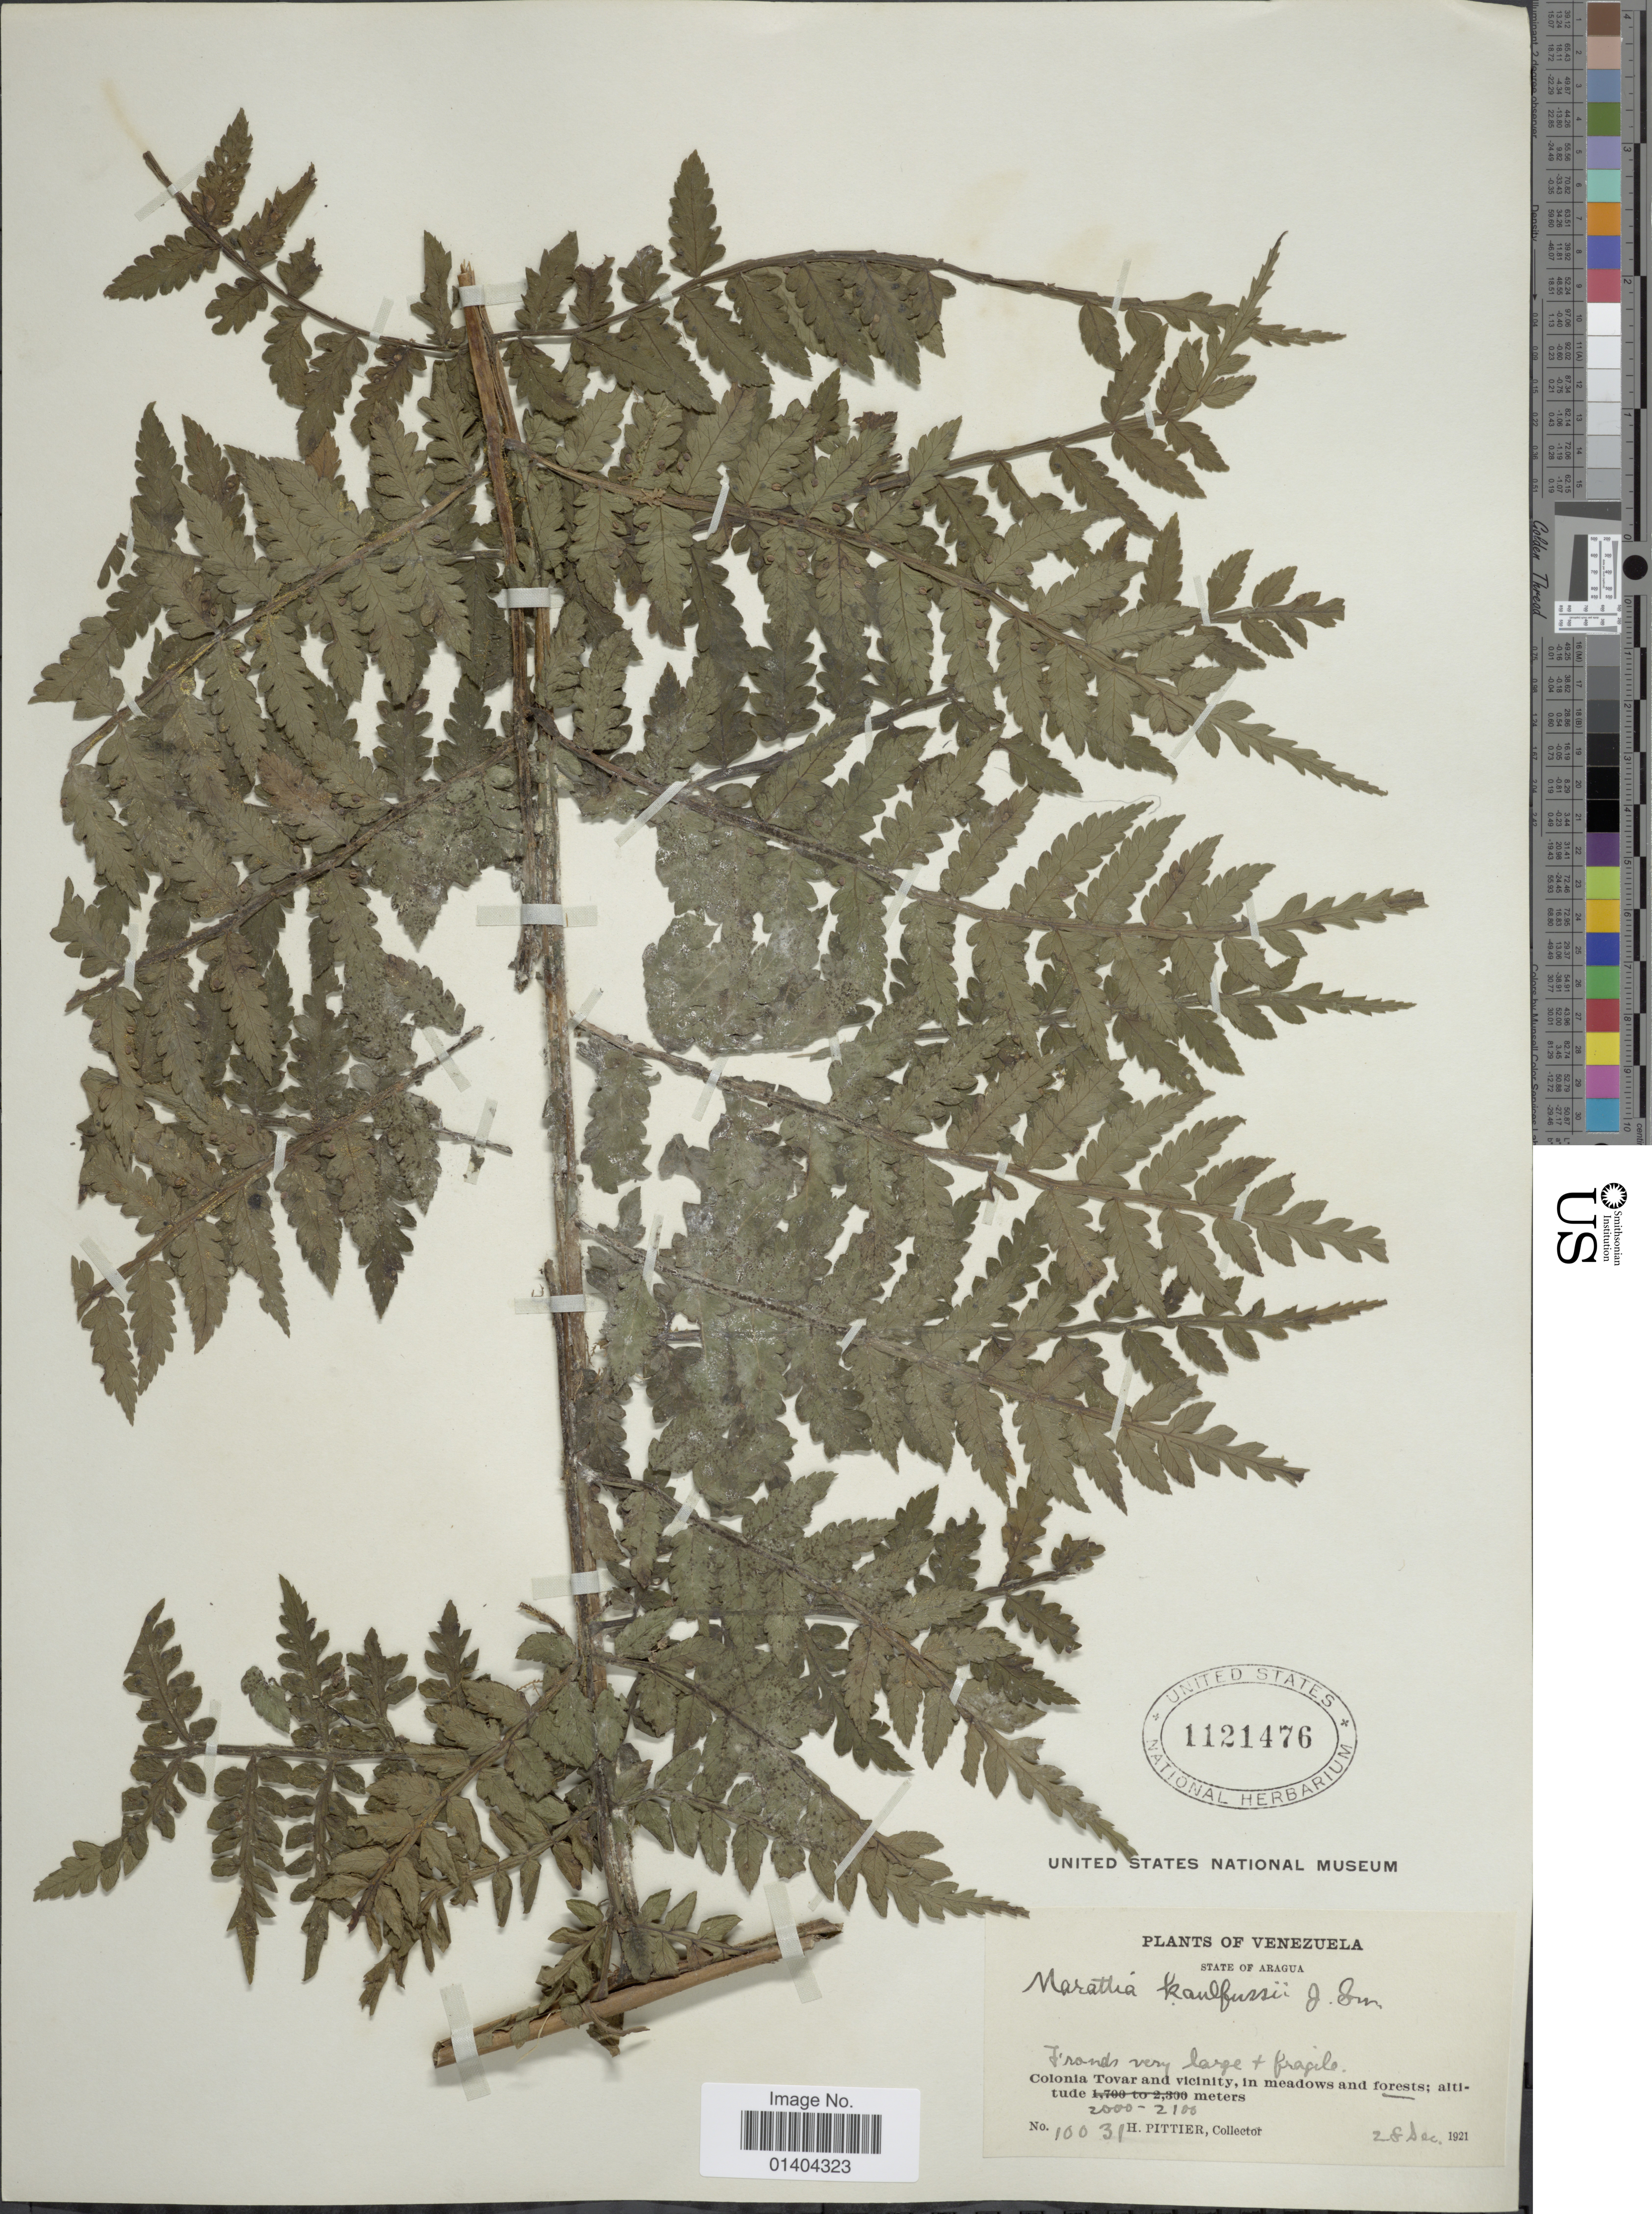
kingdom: Plantae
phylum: Tracheophyta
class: Polypodiopsida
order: Marattiales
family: Marattiaceae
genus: Marattia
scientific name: Marattia laevis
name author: Sm.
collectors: H. F. Pittier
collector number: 10031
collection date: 1921-12-28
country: Venezuela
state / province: Aragua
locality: Colonia Tovar and vicinity, in meadows and forests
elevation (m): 2000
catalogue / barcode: US 1121476